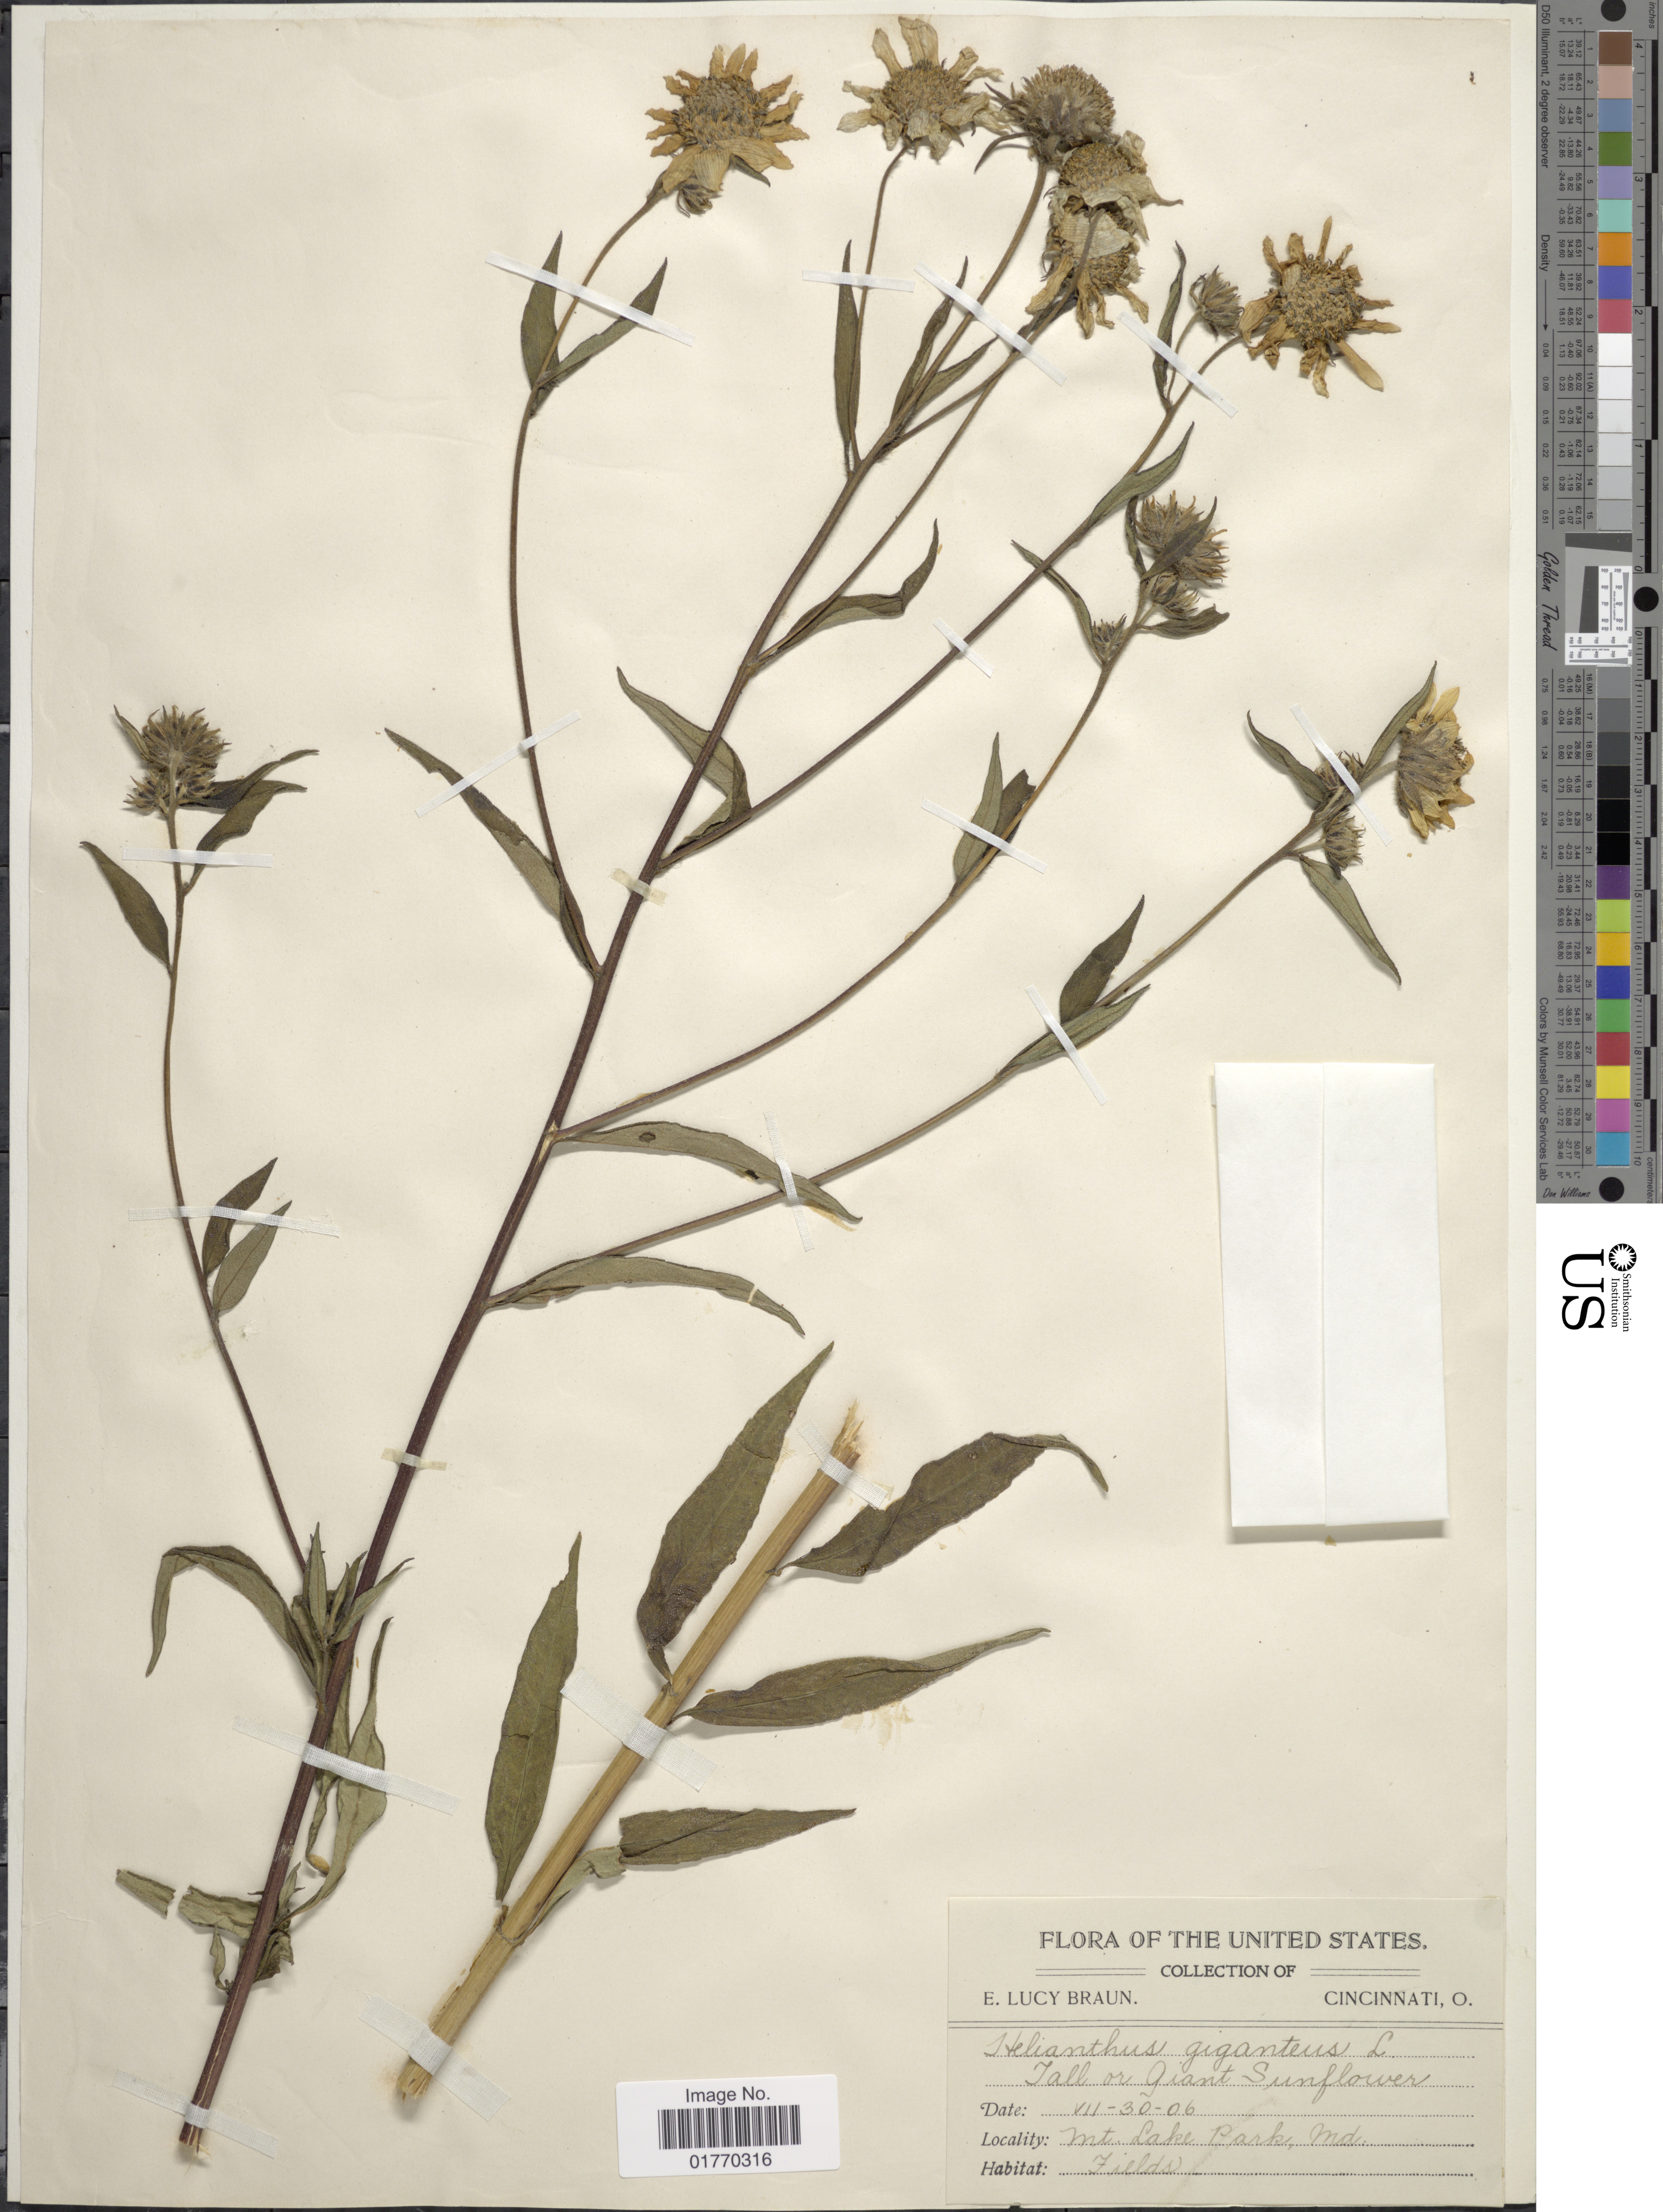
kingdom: Plantae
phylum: Tracheophyta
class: Magnoliopsida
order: Asterales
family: Asteraceae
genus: Helianthus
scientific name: Helianthus giganteus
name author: L.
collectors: E. L. Braun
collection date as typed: Transcribed d/m/y: 30/7/6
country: United States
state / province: Maryland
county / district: Garrett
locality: Mt. Lake Park, Md.